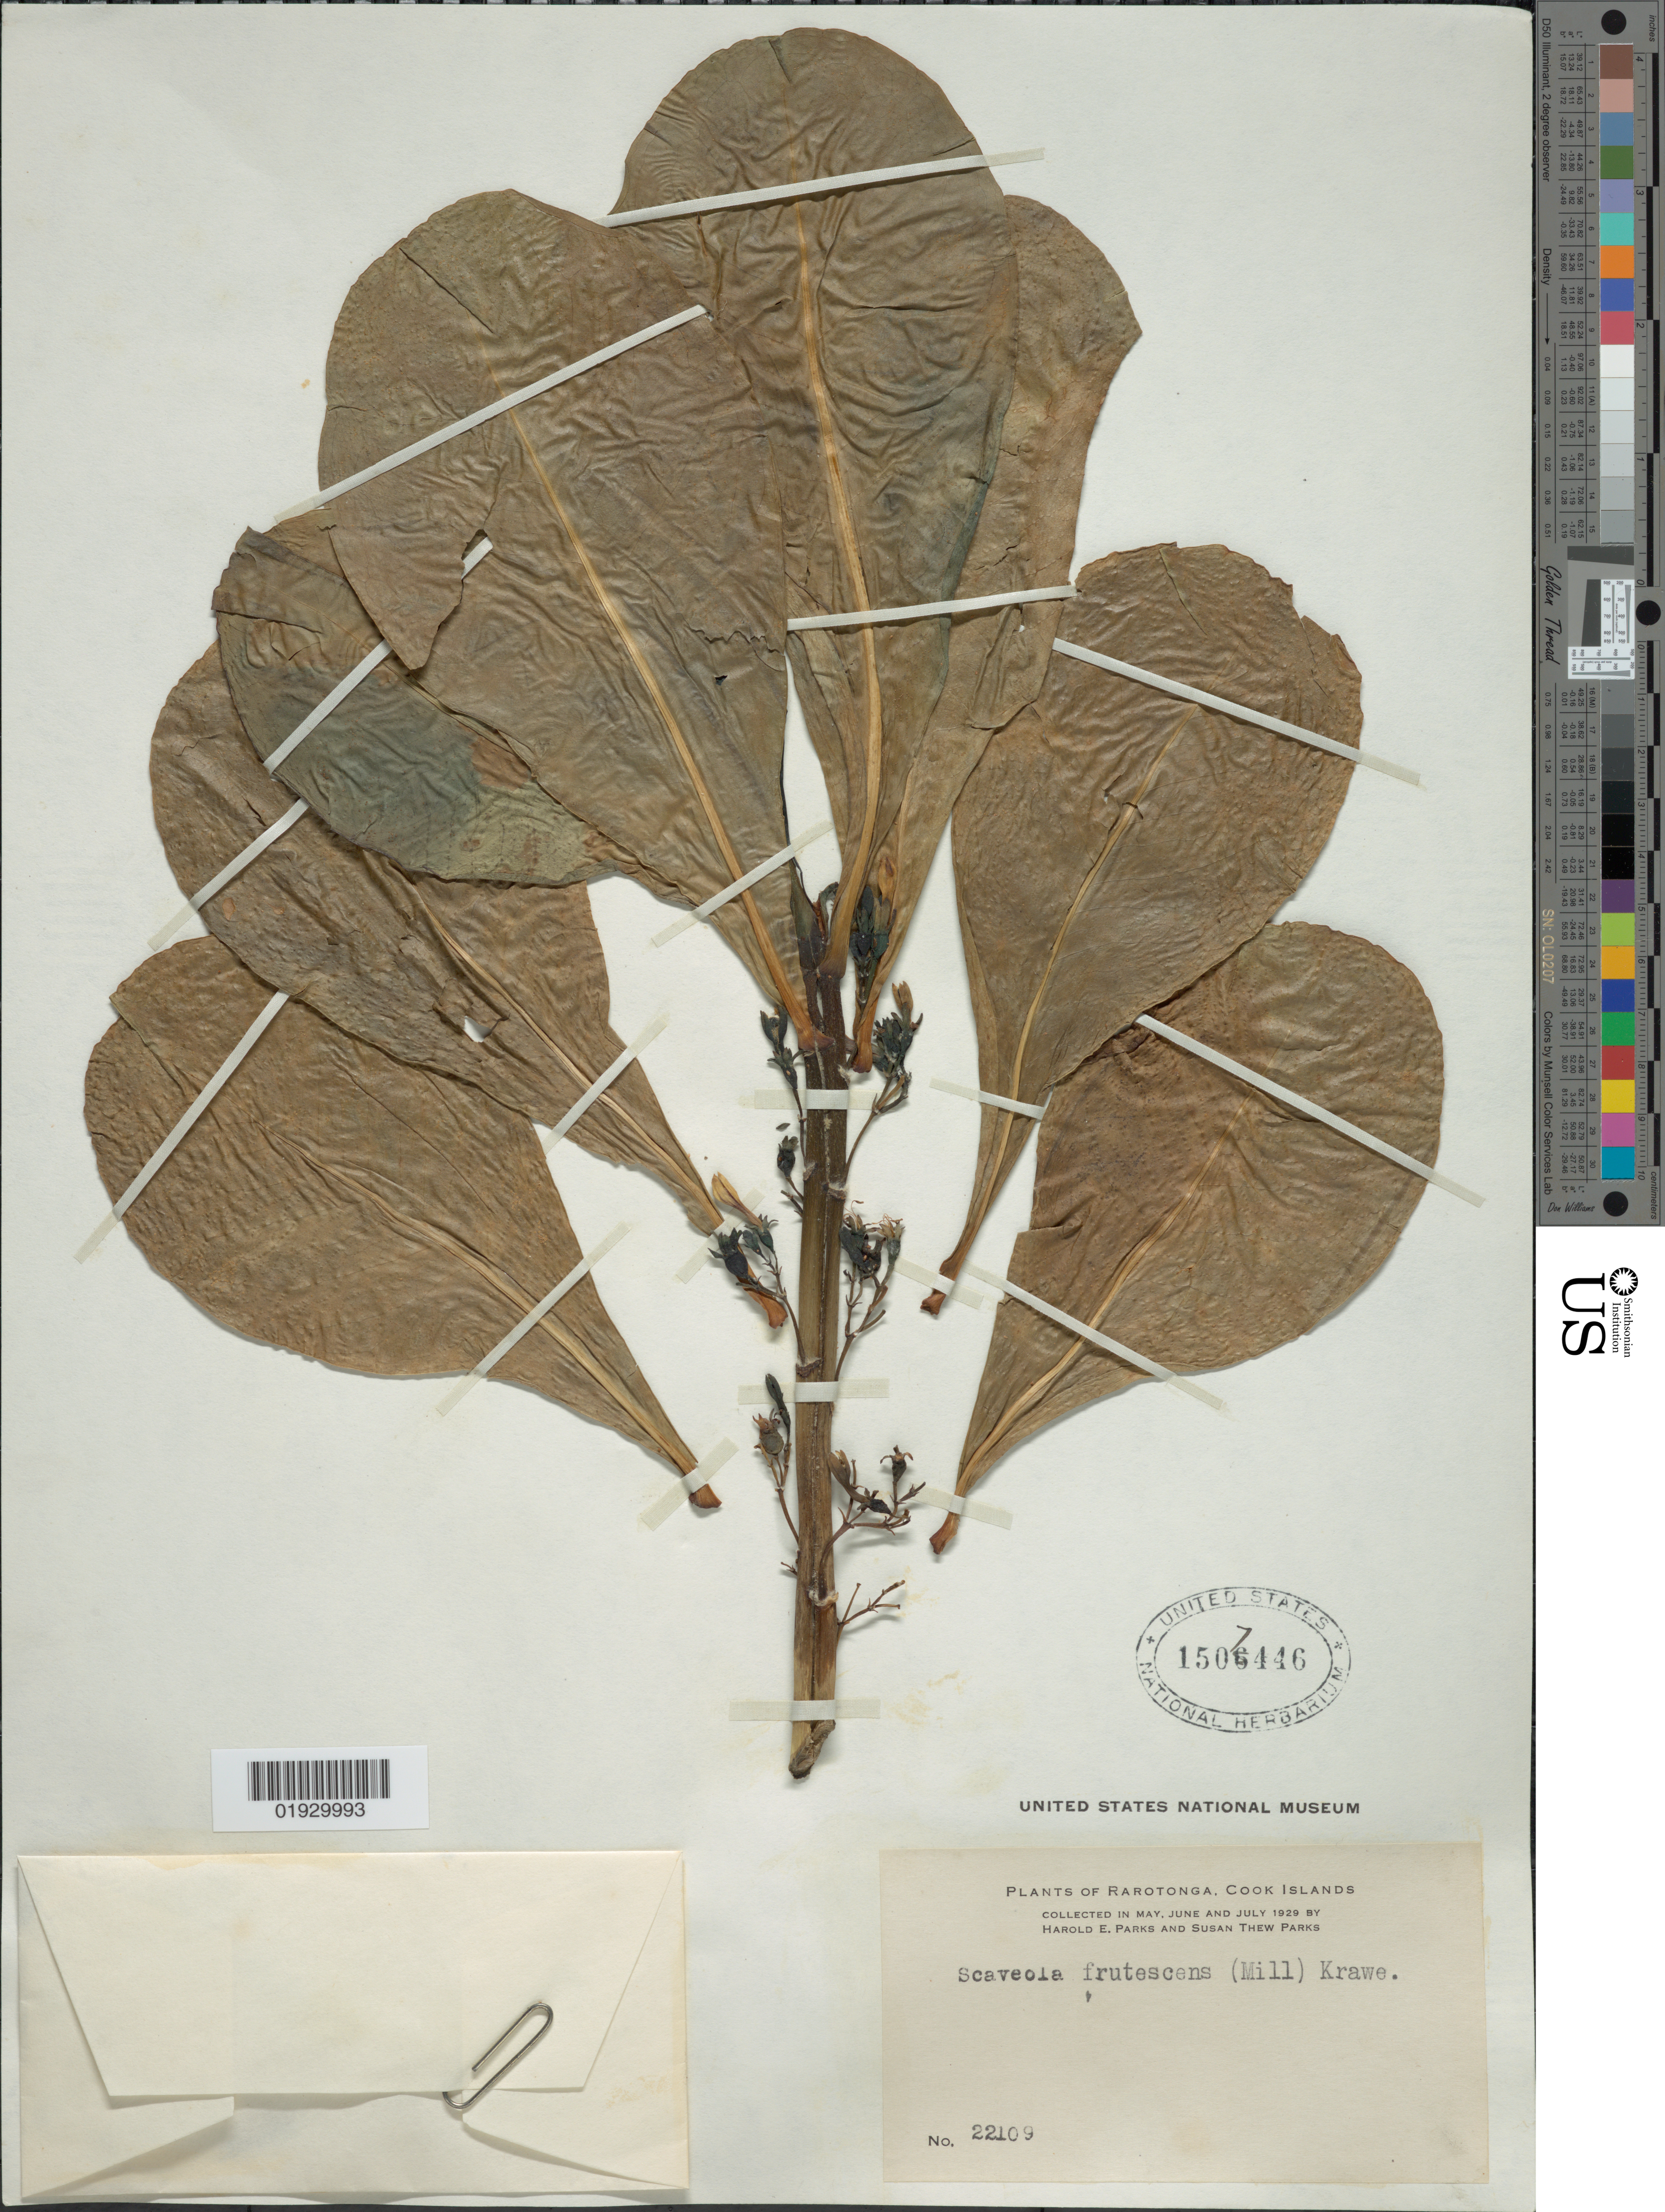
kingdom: Plantae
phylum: Tracheophyta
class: Magnoliopsida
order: Asterales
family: Goodeniaceae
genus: Scaevola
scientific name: Scaevola taccada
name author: (Gaertn.) Roxb.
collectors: H. E. Parks & S. Parks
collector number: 22109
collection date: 1929-05/1929-07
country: Cook Islands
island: Rarotonga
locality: Rarotonga.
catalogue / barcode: US 1507446